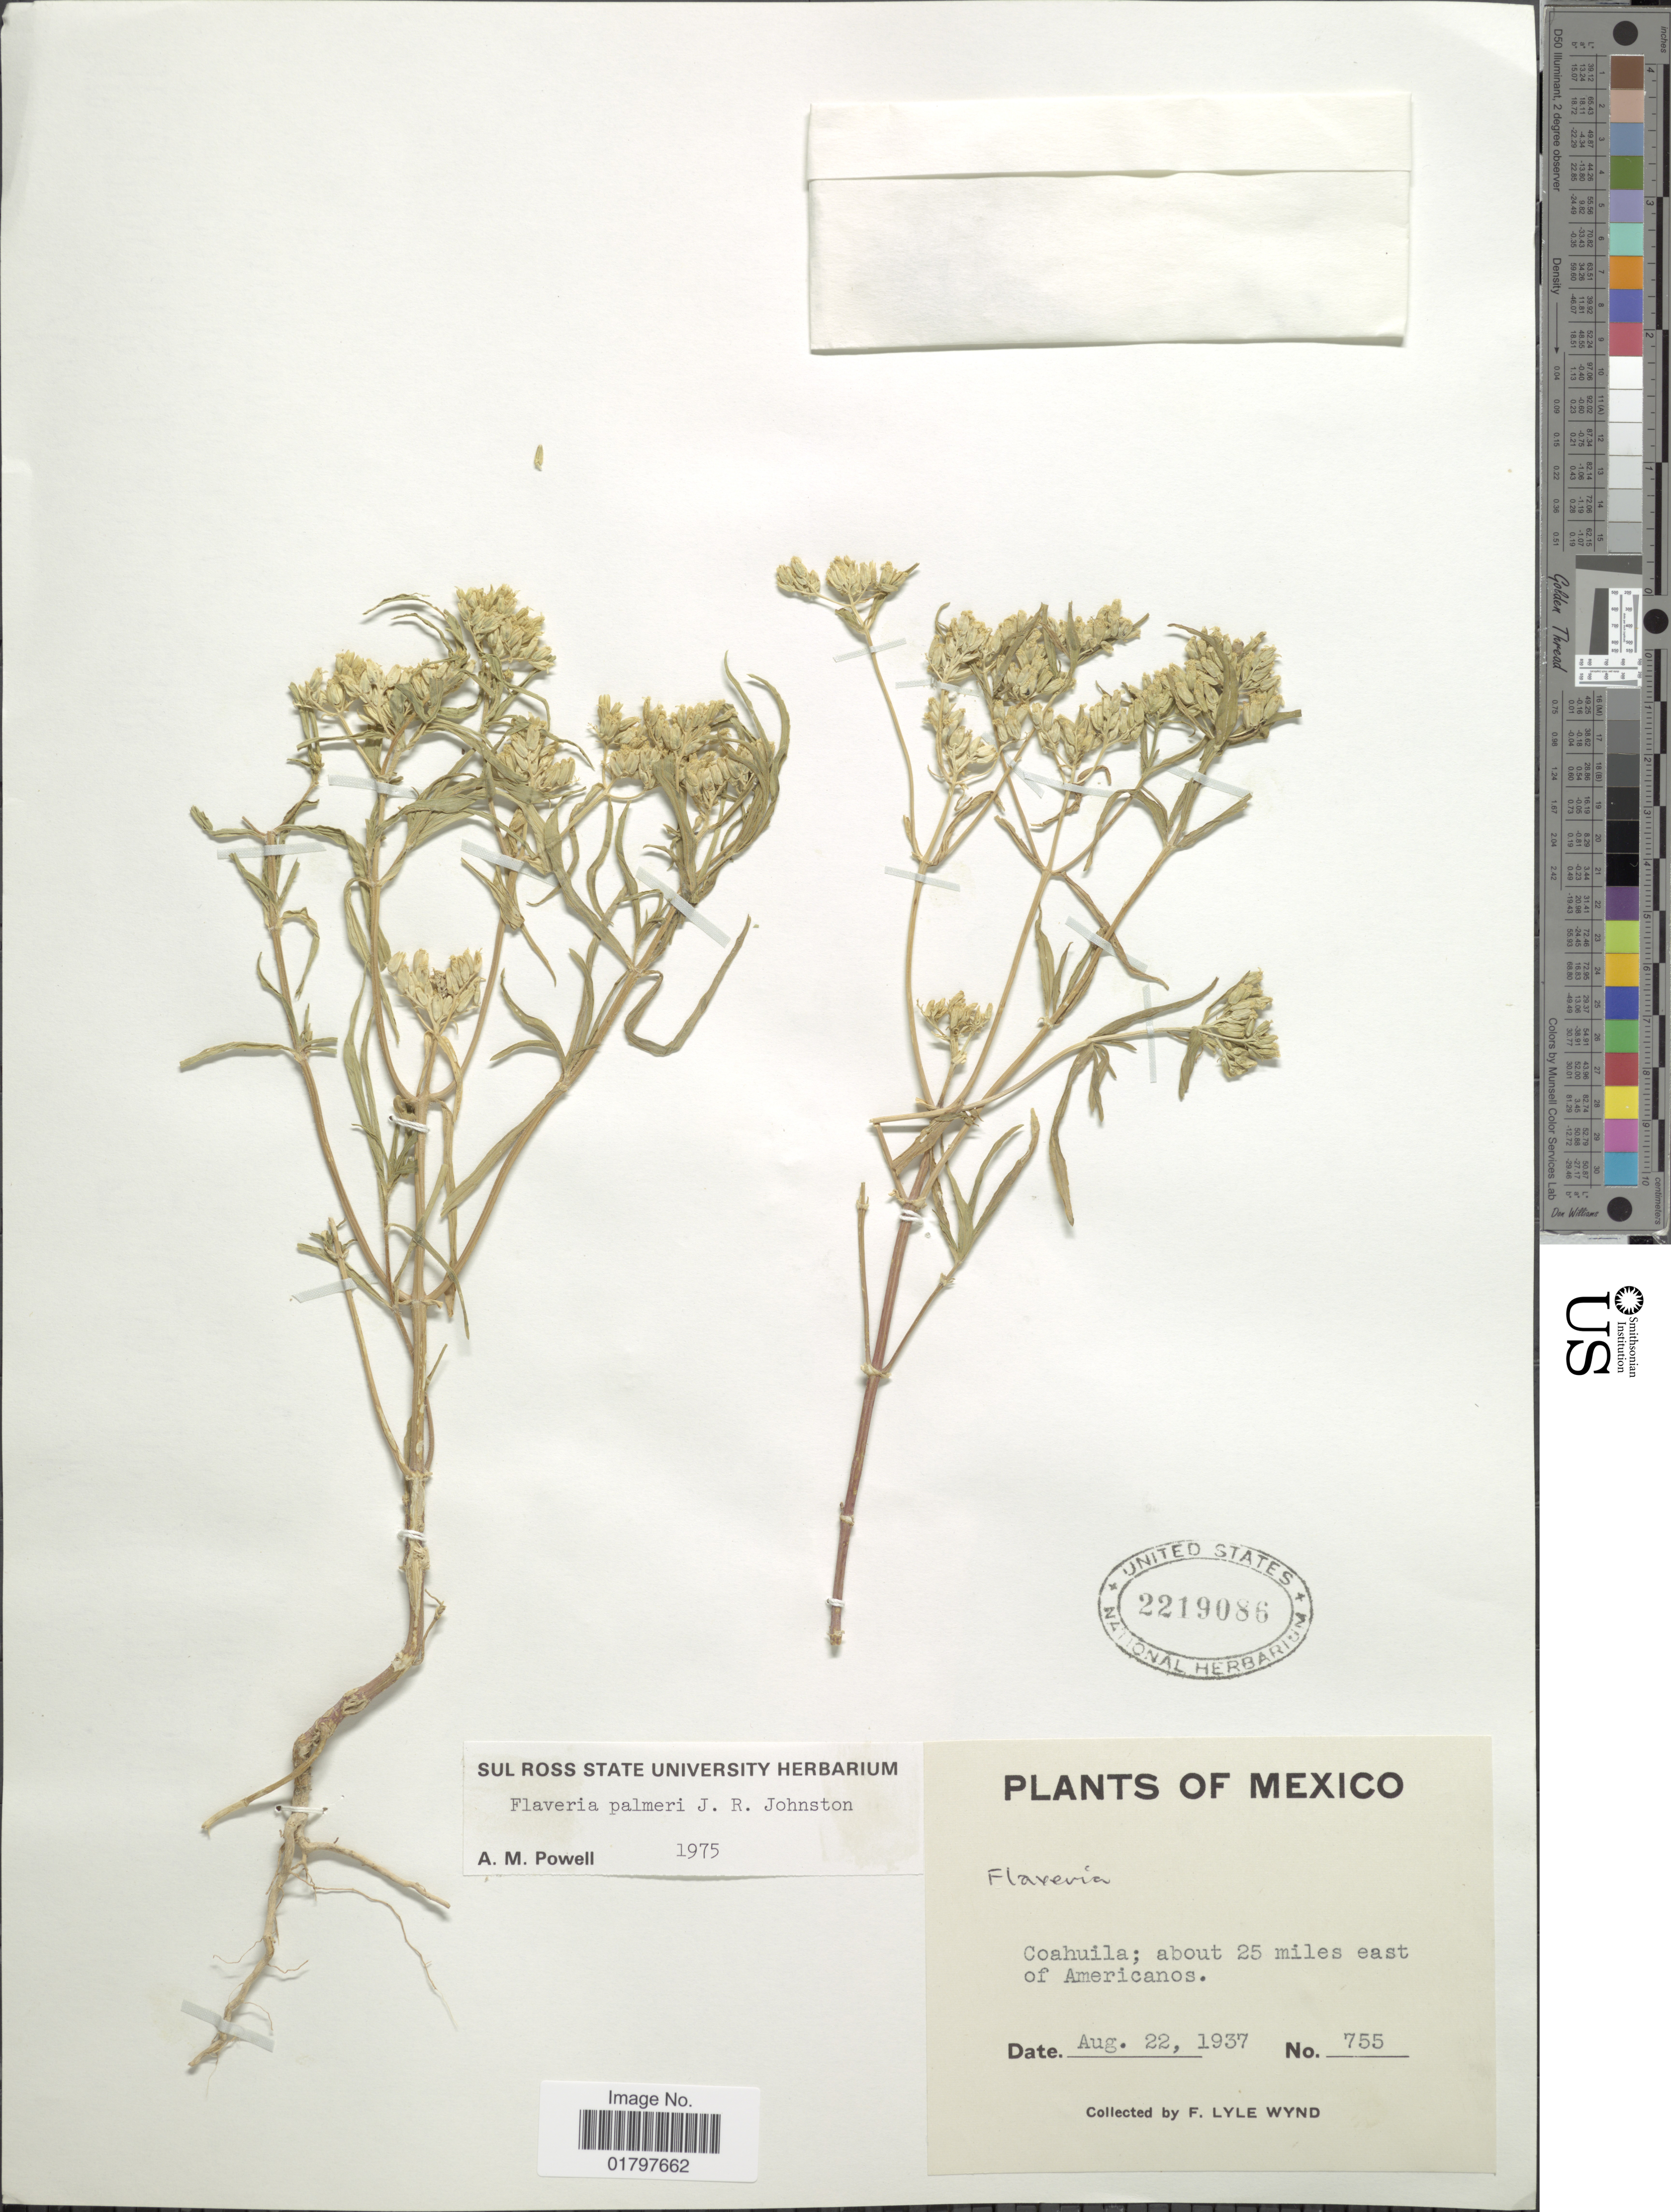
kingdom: Plantae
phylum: Tracheophyta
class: Magnoliopsida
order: Asterales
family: Asteraceae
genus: Flaveria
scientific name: Flaveria palmeri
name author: J.R. Johnst.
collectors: F. L. Wynd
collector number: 755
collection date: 1937-08-22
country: Mexico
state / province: Coahuila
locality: Coahuila; about 25 miles east of Americanos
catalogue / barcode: US 2219086